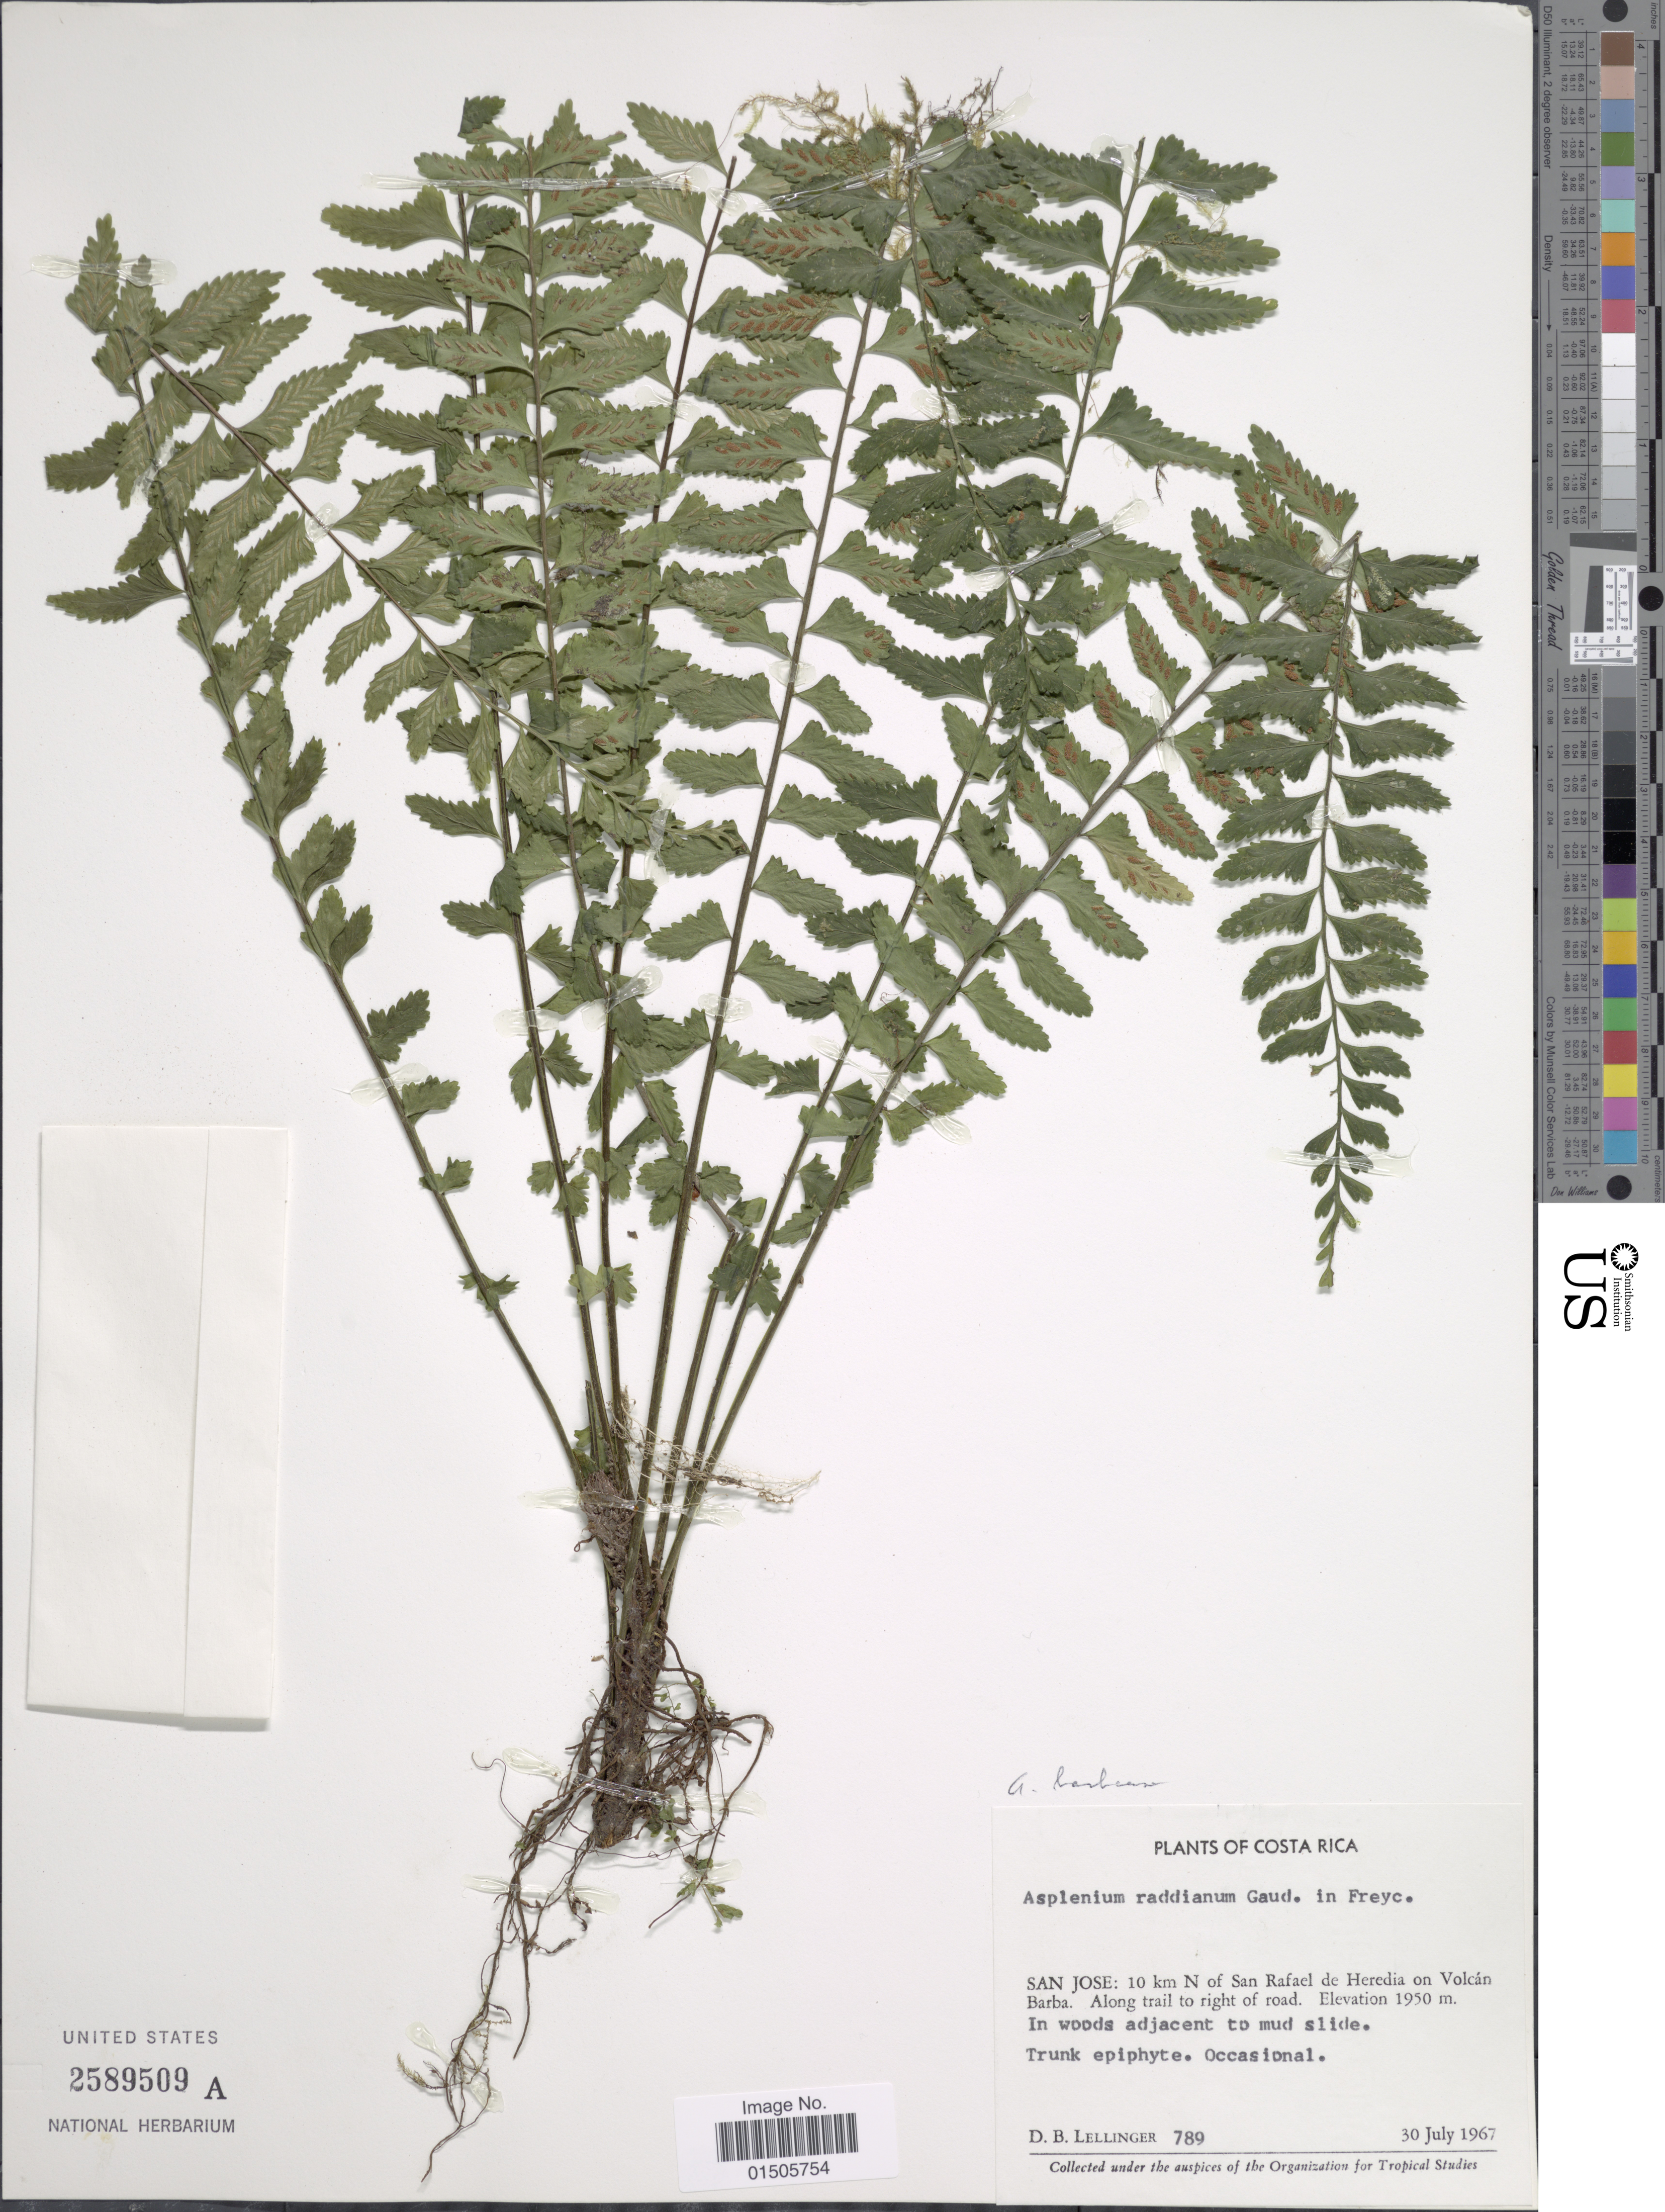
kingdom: Plantae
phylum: Tracheophyta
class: Polypodiopsida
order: Polypodiales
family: Aspleniaceae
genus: Asplenium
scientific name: Asplenium barbaense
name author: Hieron.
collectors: D. B. Lellinger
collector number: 789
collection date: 1967-07-30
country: Costa Rica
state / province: San José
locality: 10 km. N of San Rafael de Heredia on Volcan Barba. Along trail to right of road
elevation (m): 1950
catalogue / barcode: US 2589509A